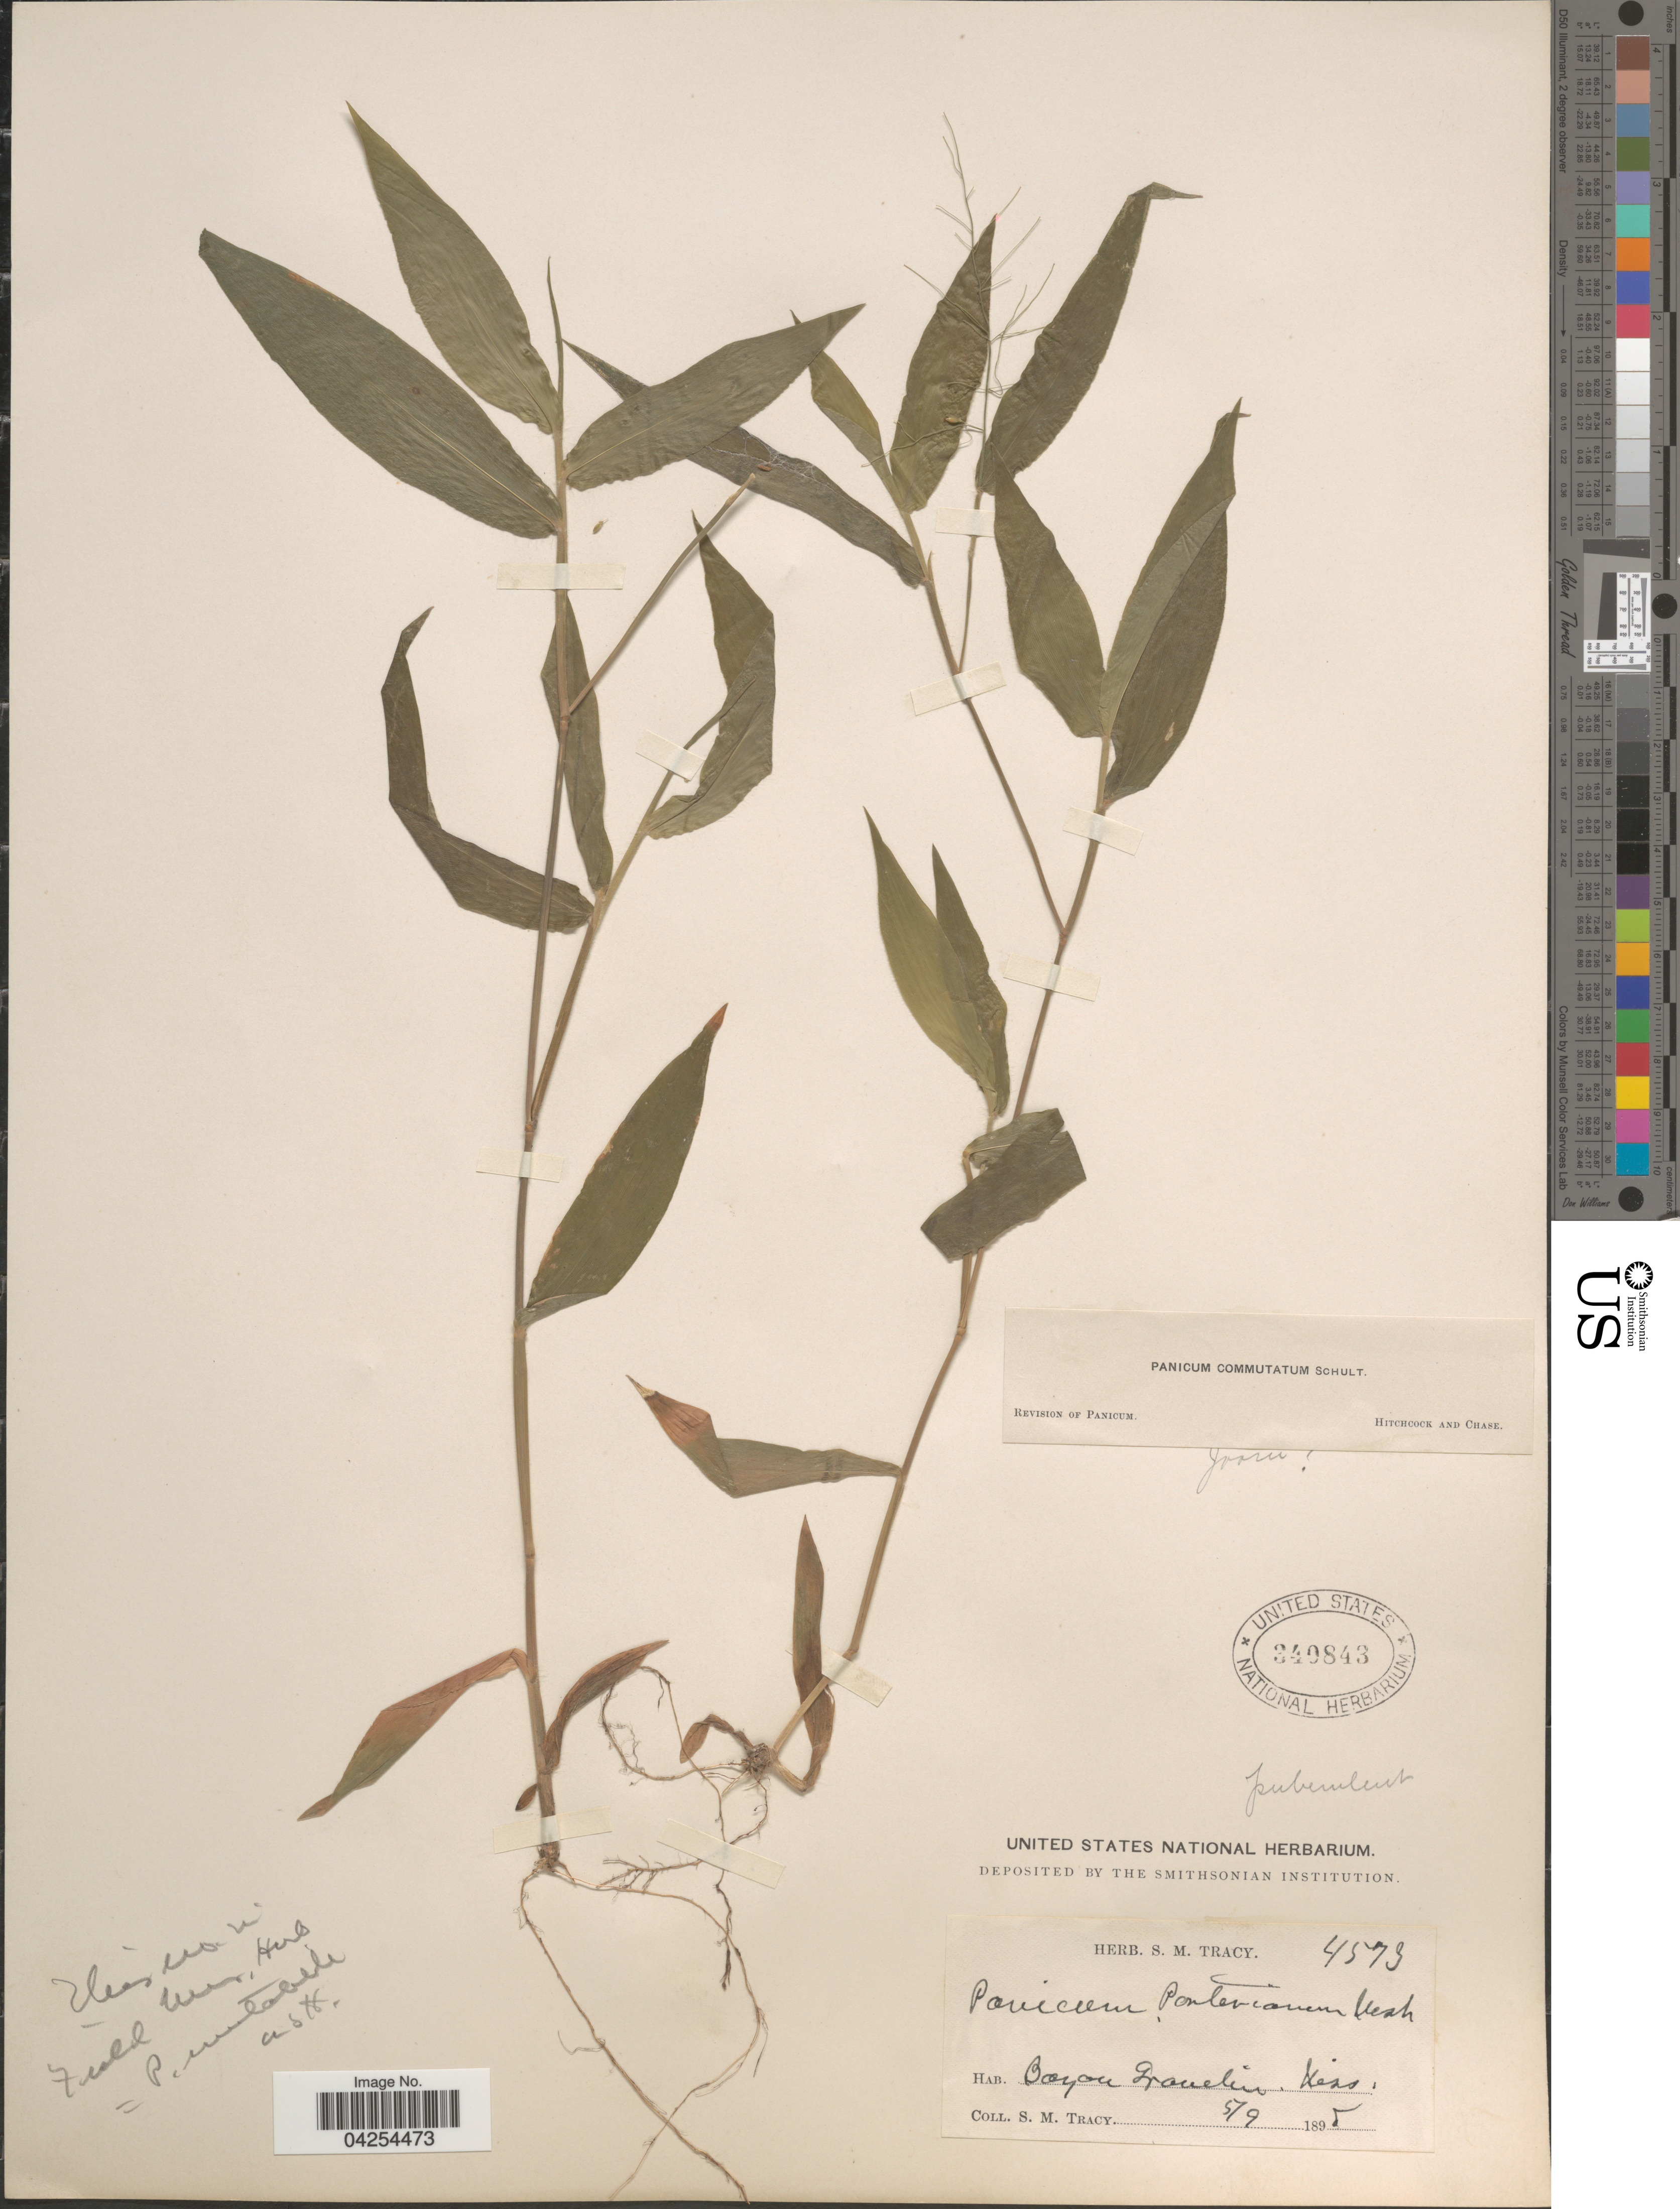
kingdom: Plantae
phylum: Tracheophyta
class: Liliopsida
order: Poales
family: Poaceae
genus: Dichanthelium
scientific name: Dichanthelium commutatum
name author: (Schult.) Gould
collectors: S. M. Tracy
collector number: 4573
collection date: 1895-05-09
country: United States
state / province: Mississippi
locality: Bayou Gravelin.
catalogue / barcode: US 340843